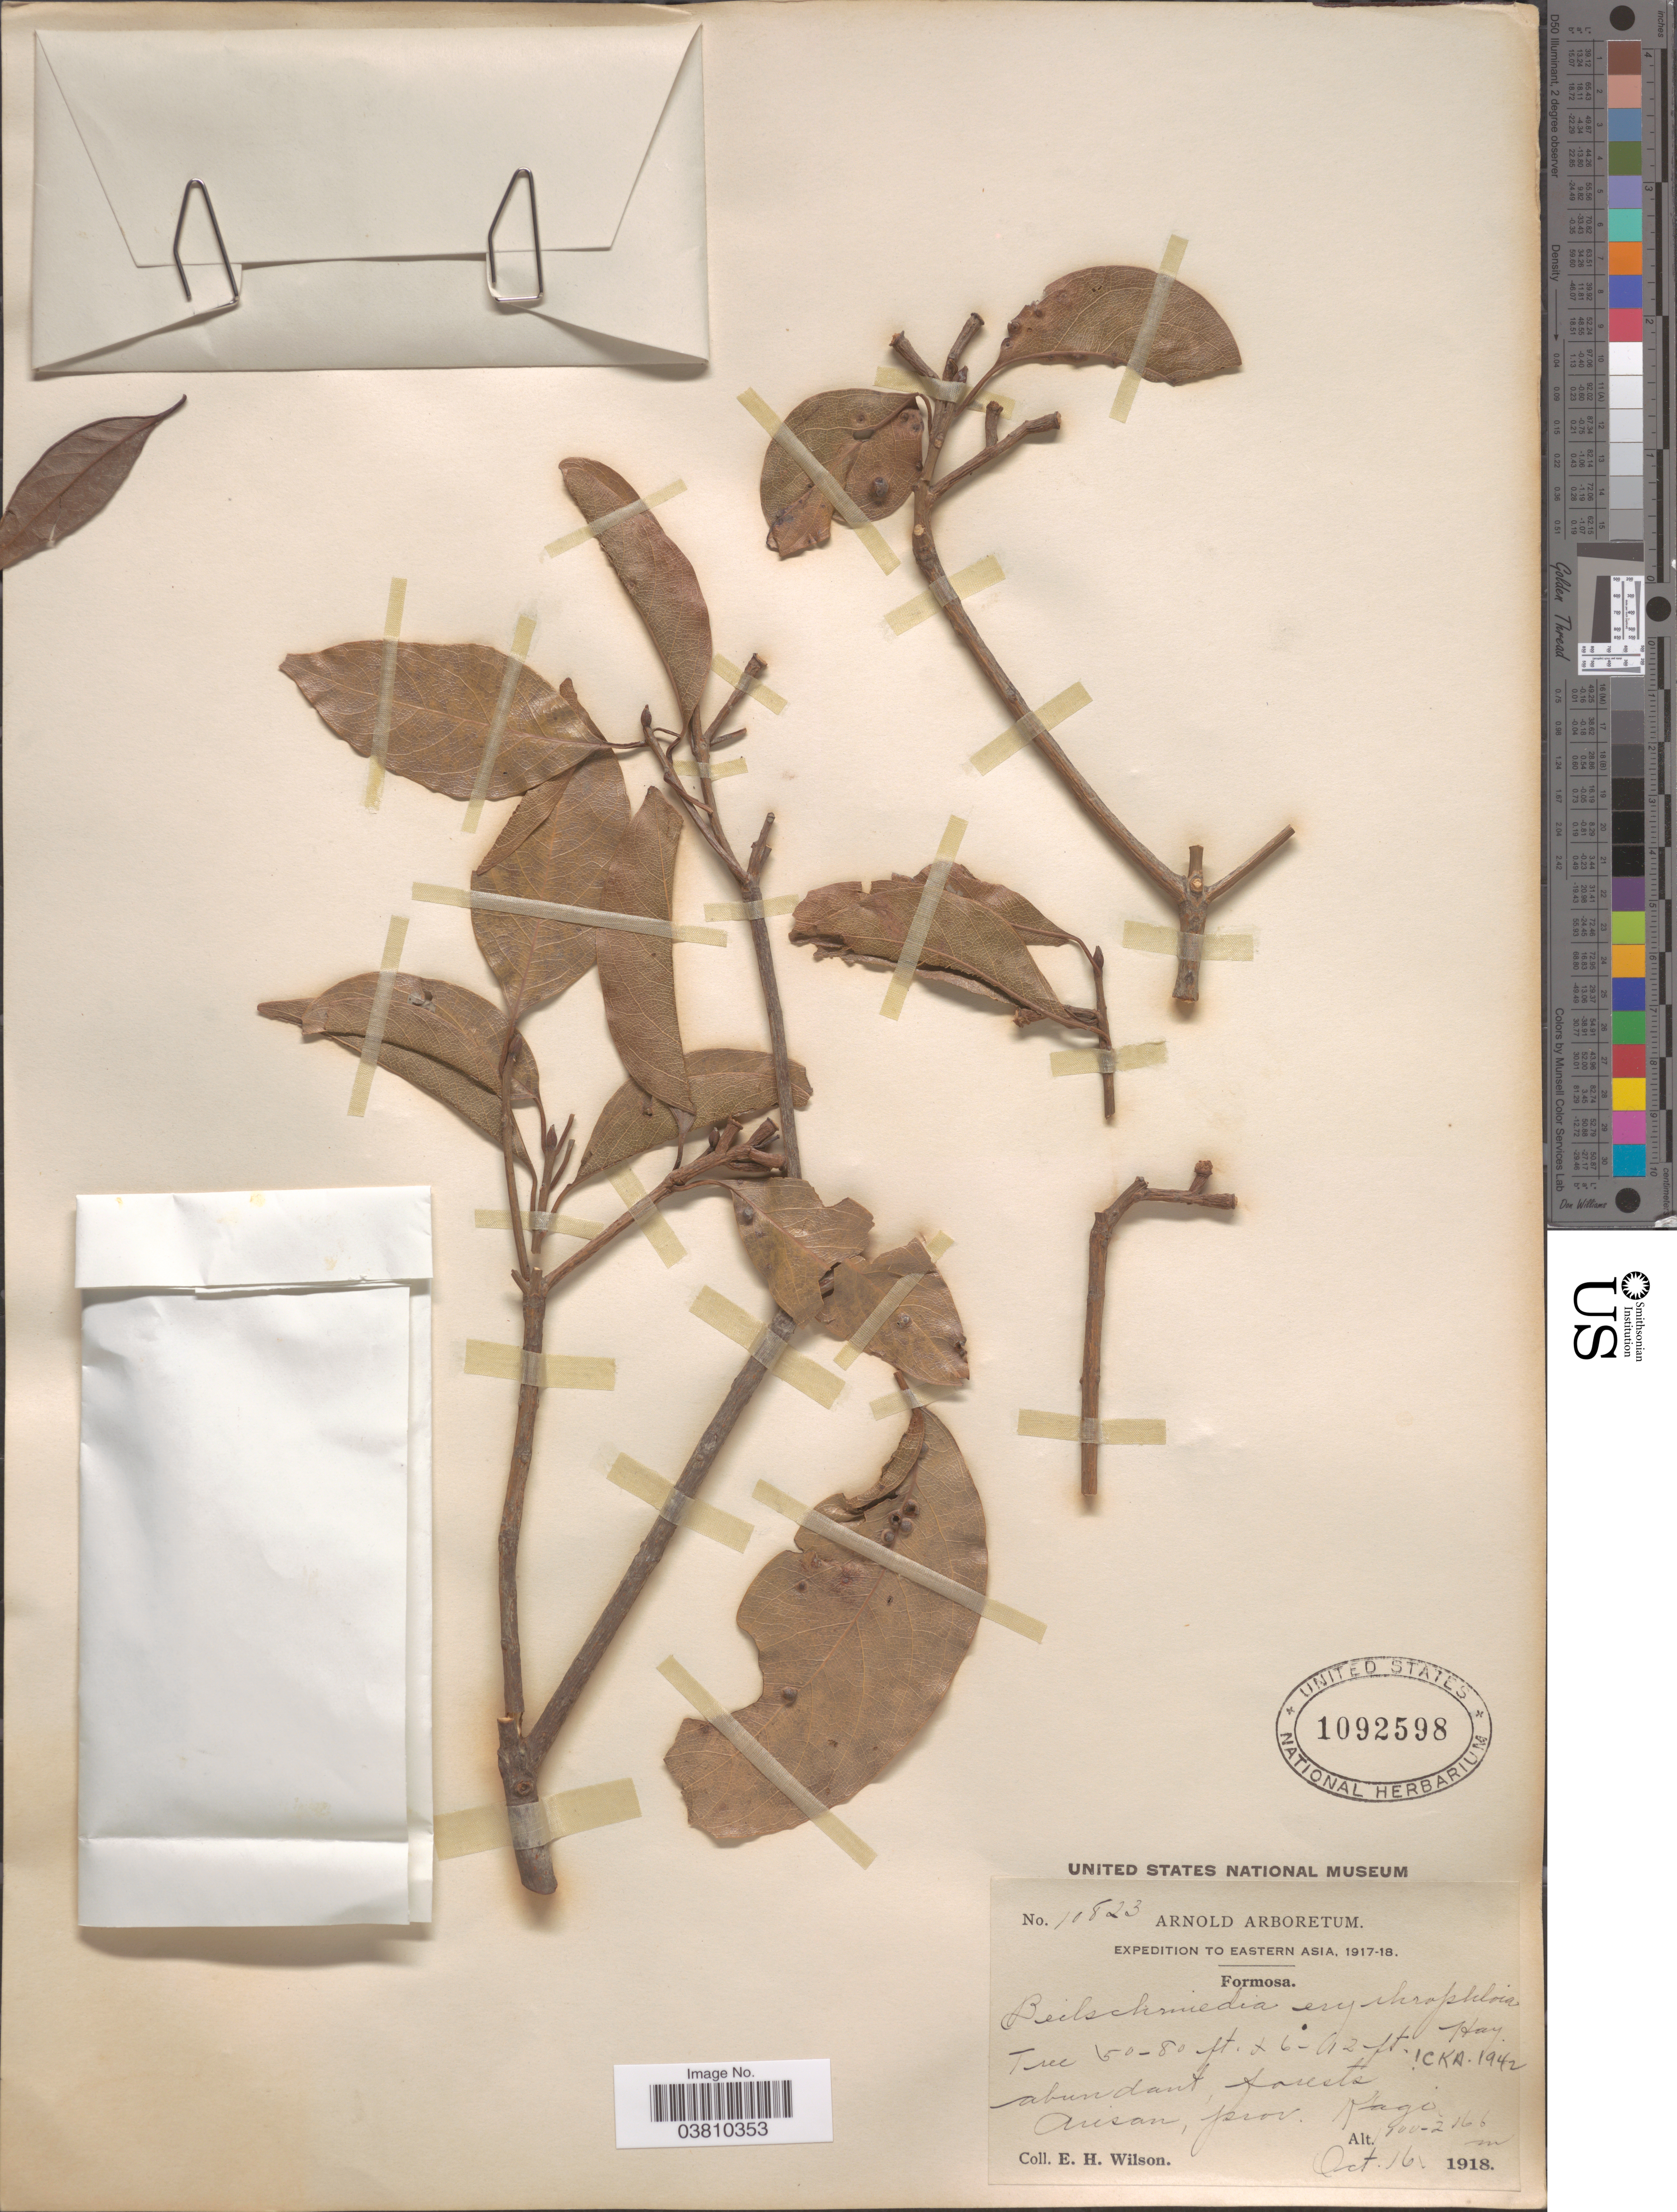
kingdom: Plantae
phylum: Tracheophyta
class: Magnoliopsida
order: Laurales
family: Lauraceae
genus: Beilschmiedia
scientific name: Beilschmiedia erithrophloia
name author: Hayata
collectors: E. Wilson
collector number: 10823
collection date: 1918-10-16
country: Taiwan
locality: Eastern Asia. Formosa. Arisan, prov. Kagi.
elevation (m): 100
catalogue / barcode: US 1092598